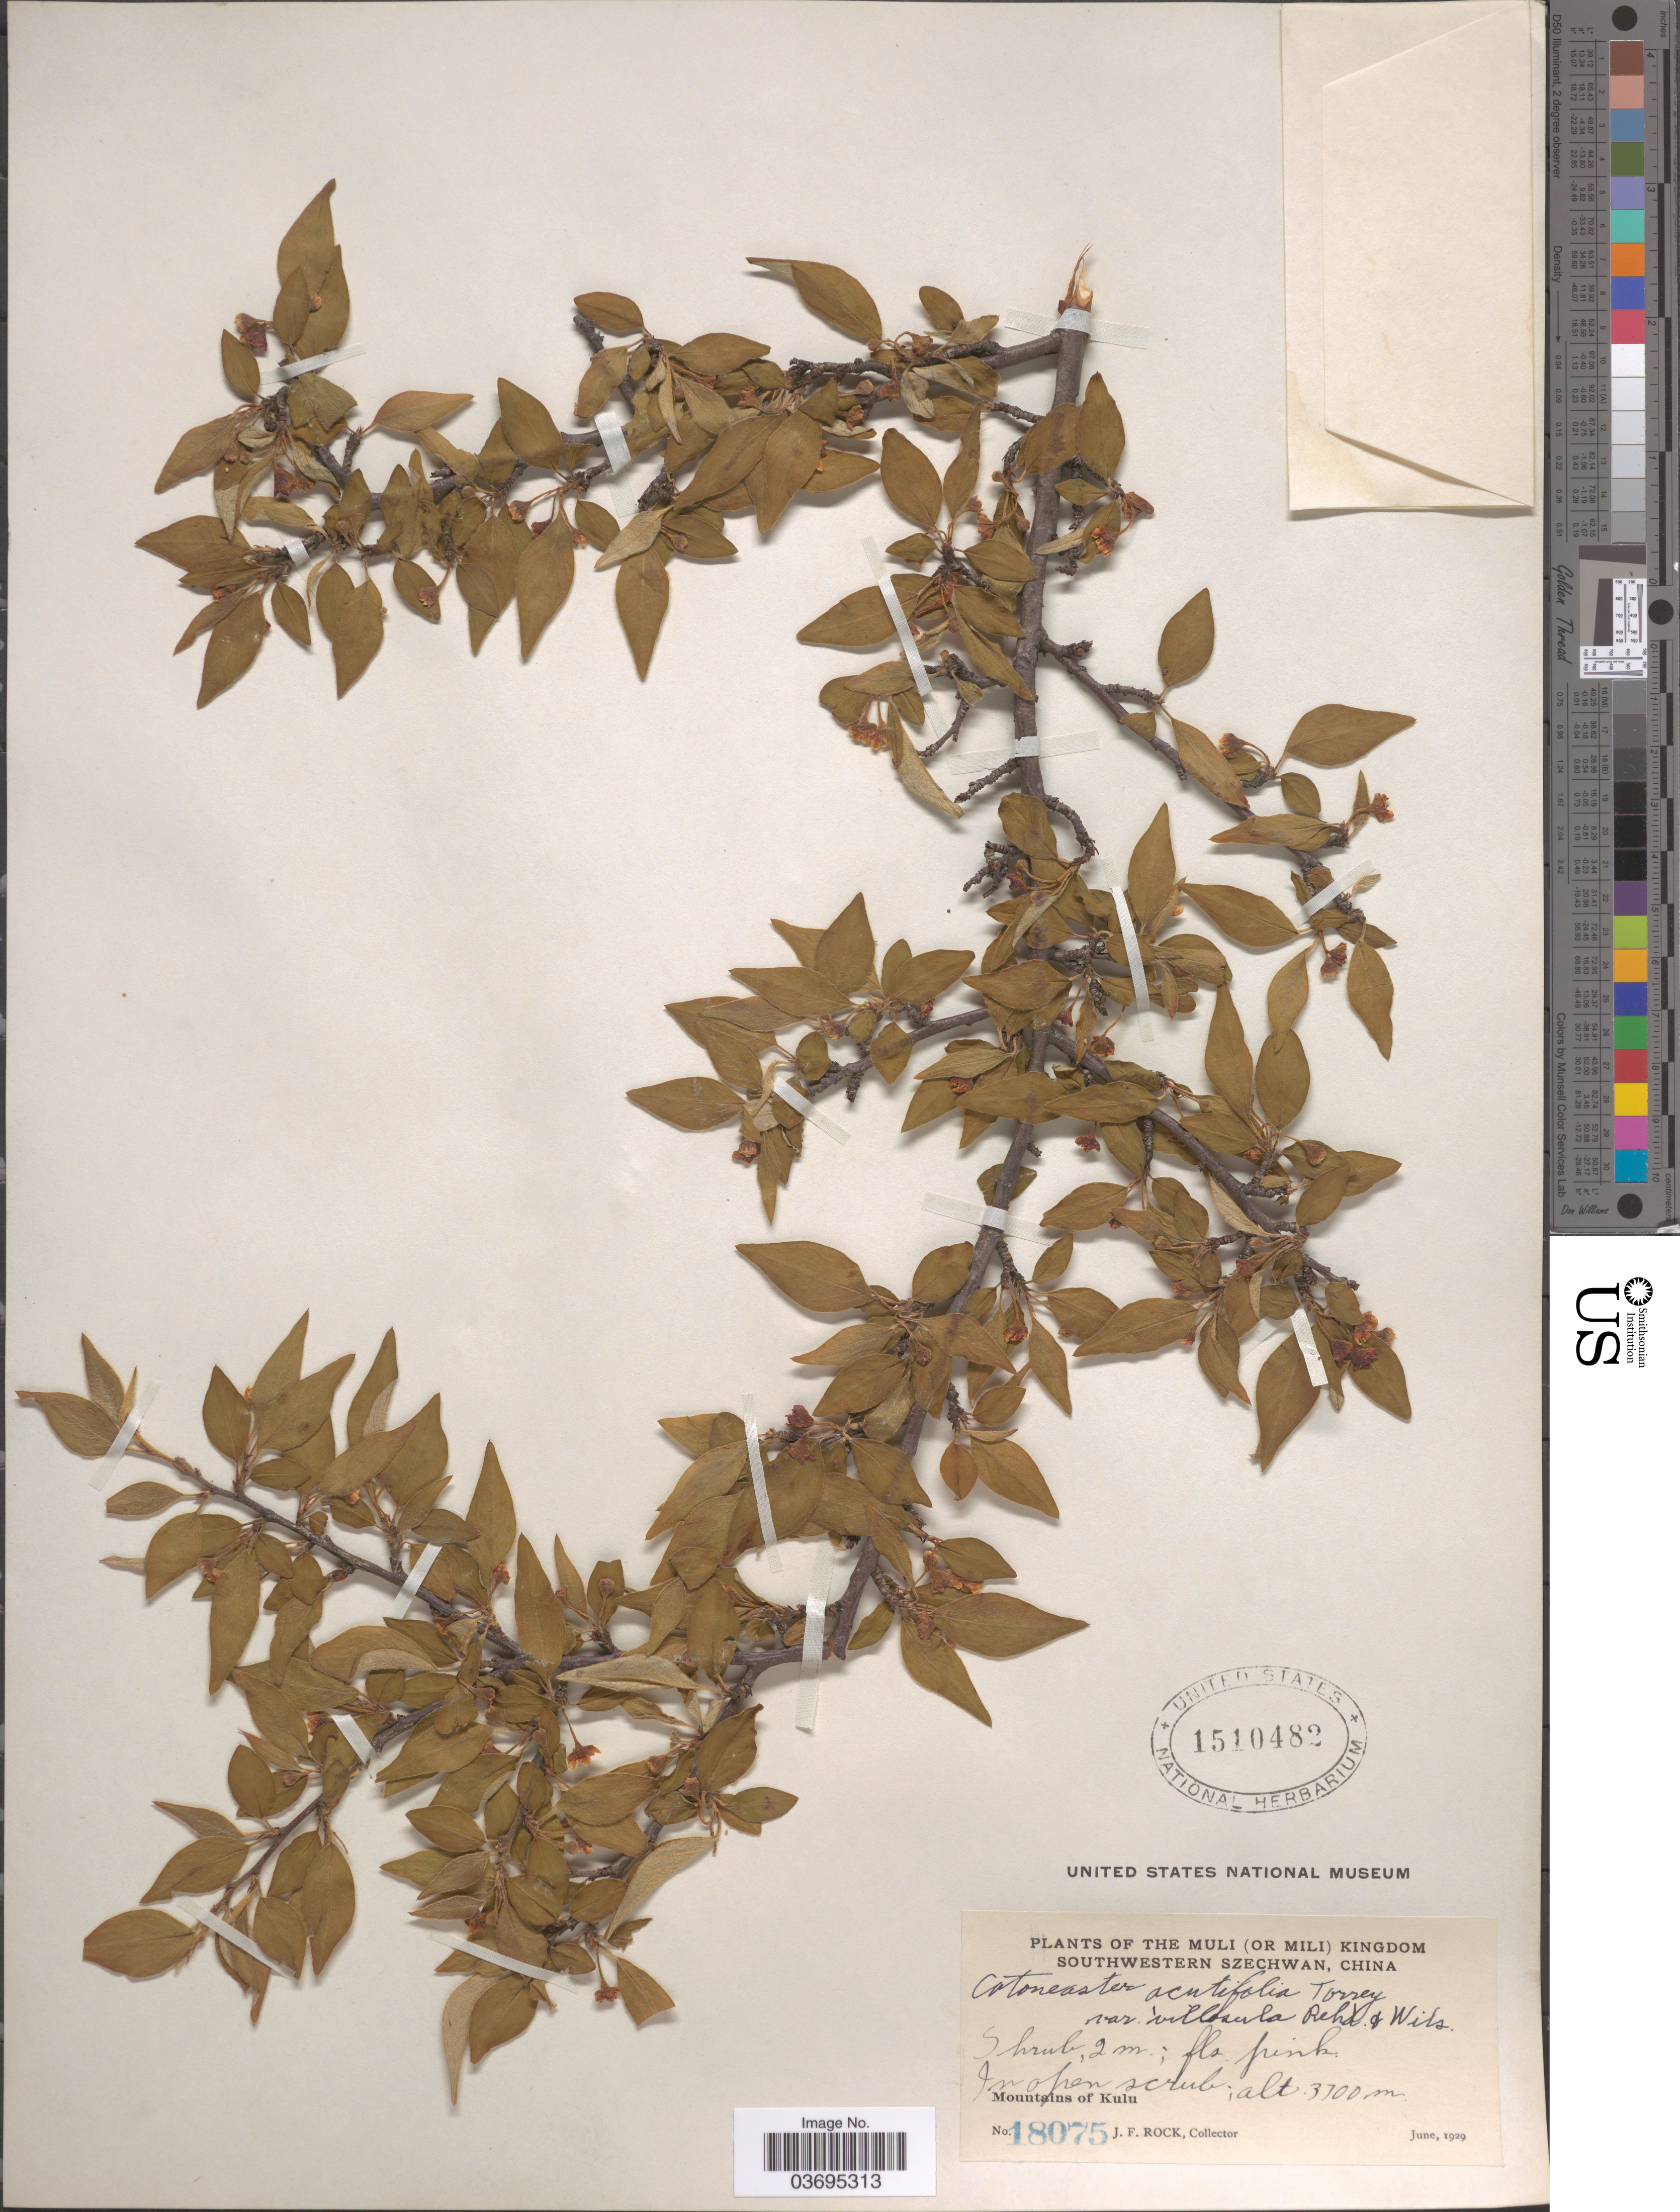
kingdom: Plantae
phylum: Tracheophyta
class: Magnoliopsida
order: Rosales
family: Rosaceae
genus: Cotoneaster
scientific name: Cotoneaster acutifolius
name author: Turcz.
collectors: J. Rock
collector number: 18075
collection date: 1929-06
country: China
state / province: Sichuan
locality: Muli (or Mili) Kingdom, Southwestern Szechwan. In open scrub. Mountains of Kulu.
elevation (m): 3700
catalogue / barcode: US 1510482